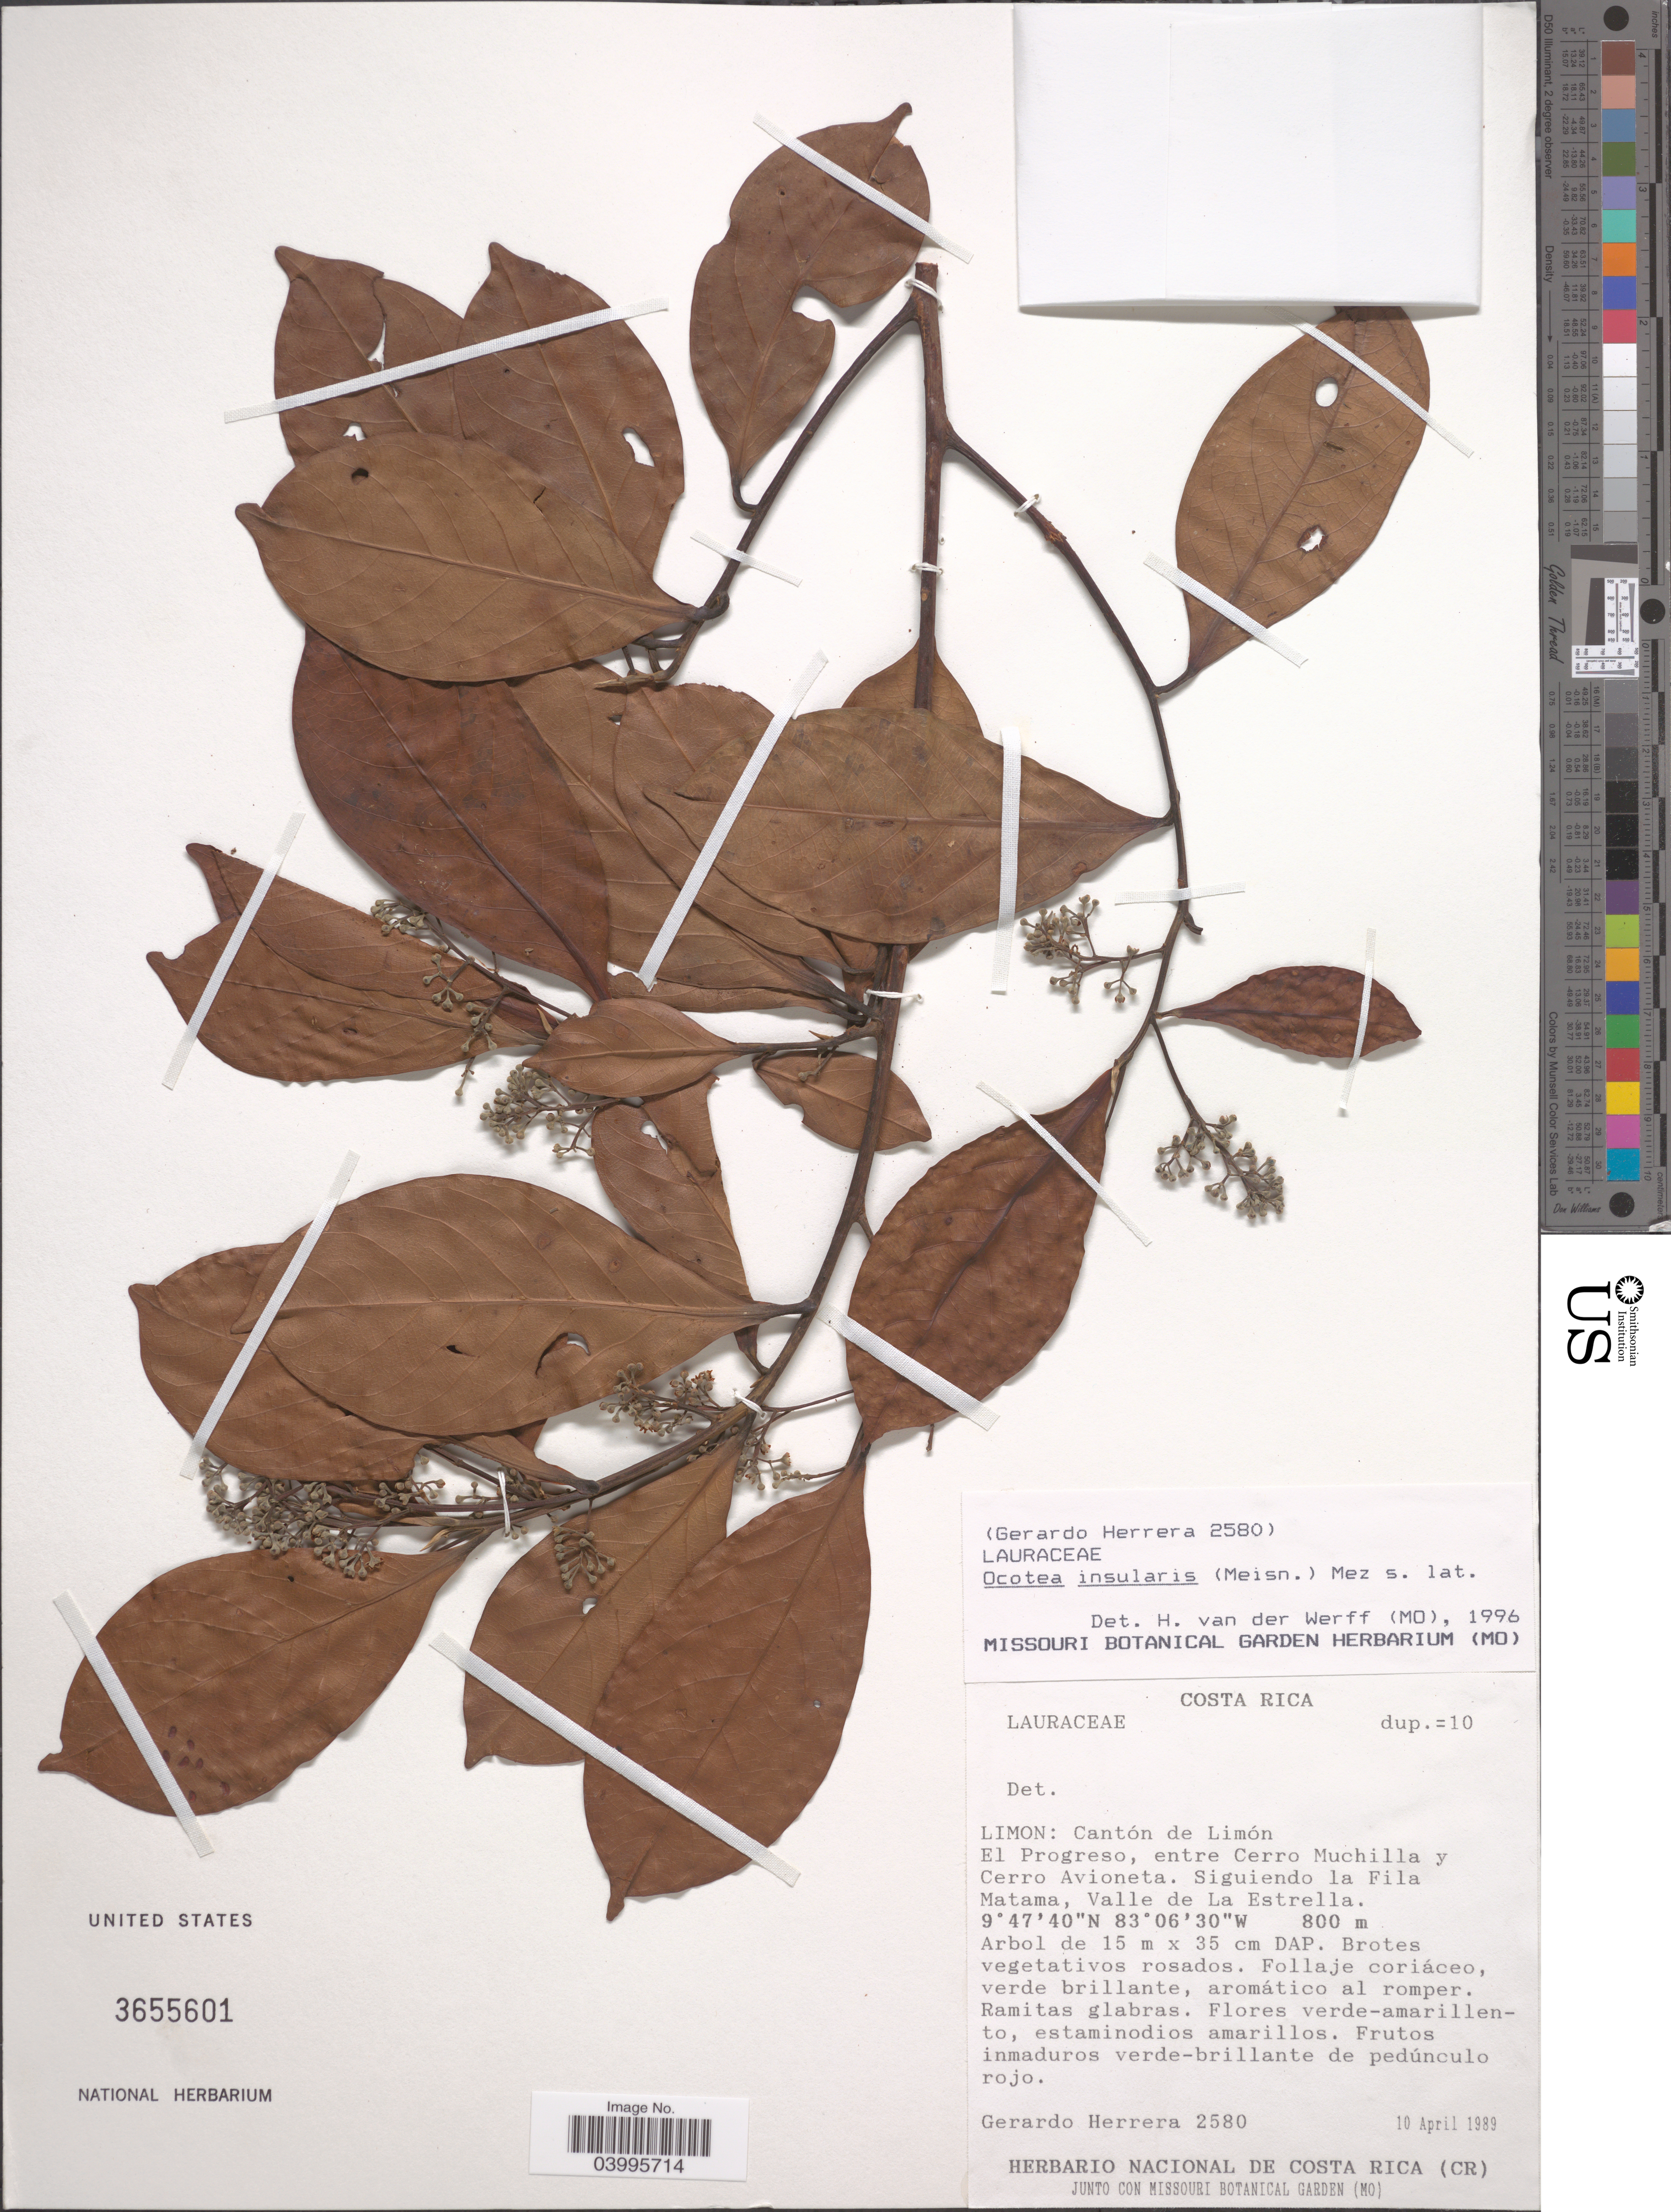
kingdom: Plantae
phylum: Tracheophyta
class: Magnoliopsida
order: Laurales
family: Lauraceae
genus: Ocotea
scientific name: Ocotea insularis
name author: (Meisn.) Mez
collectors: G. Herrera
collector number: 2580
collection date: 1989-04-10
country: Costa Rica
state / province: Limón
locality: Cantón de Limón. El Progreso, entre Cerro Muchilla y Cerro Avioneta. Siguiendo la Fila Matama, Valle de La Estrella.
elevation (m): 800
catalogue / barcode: US 3655601